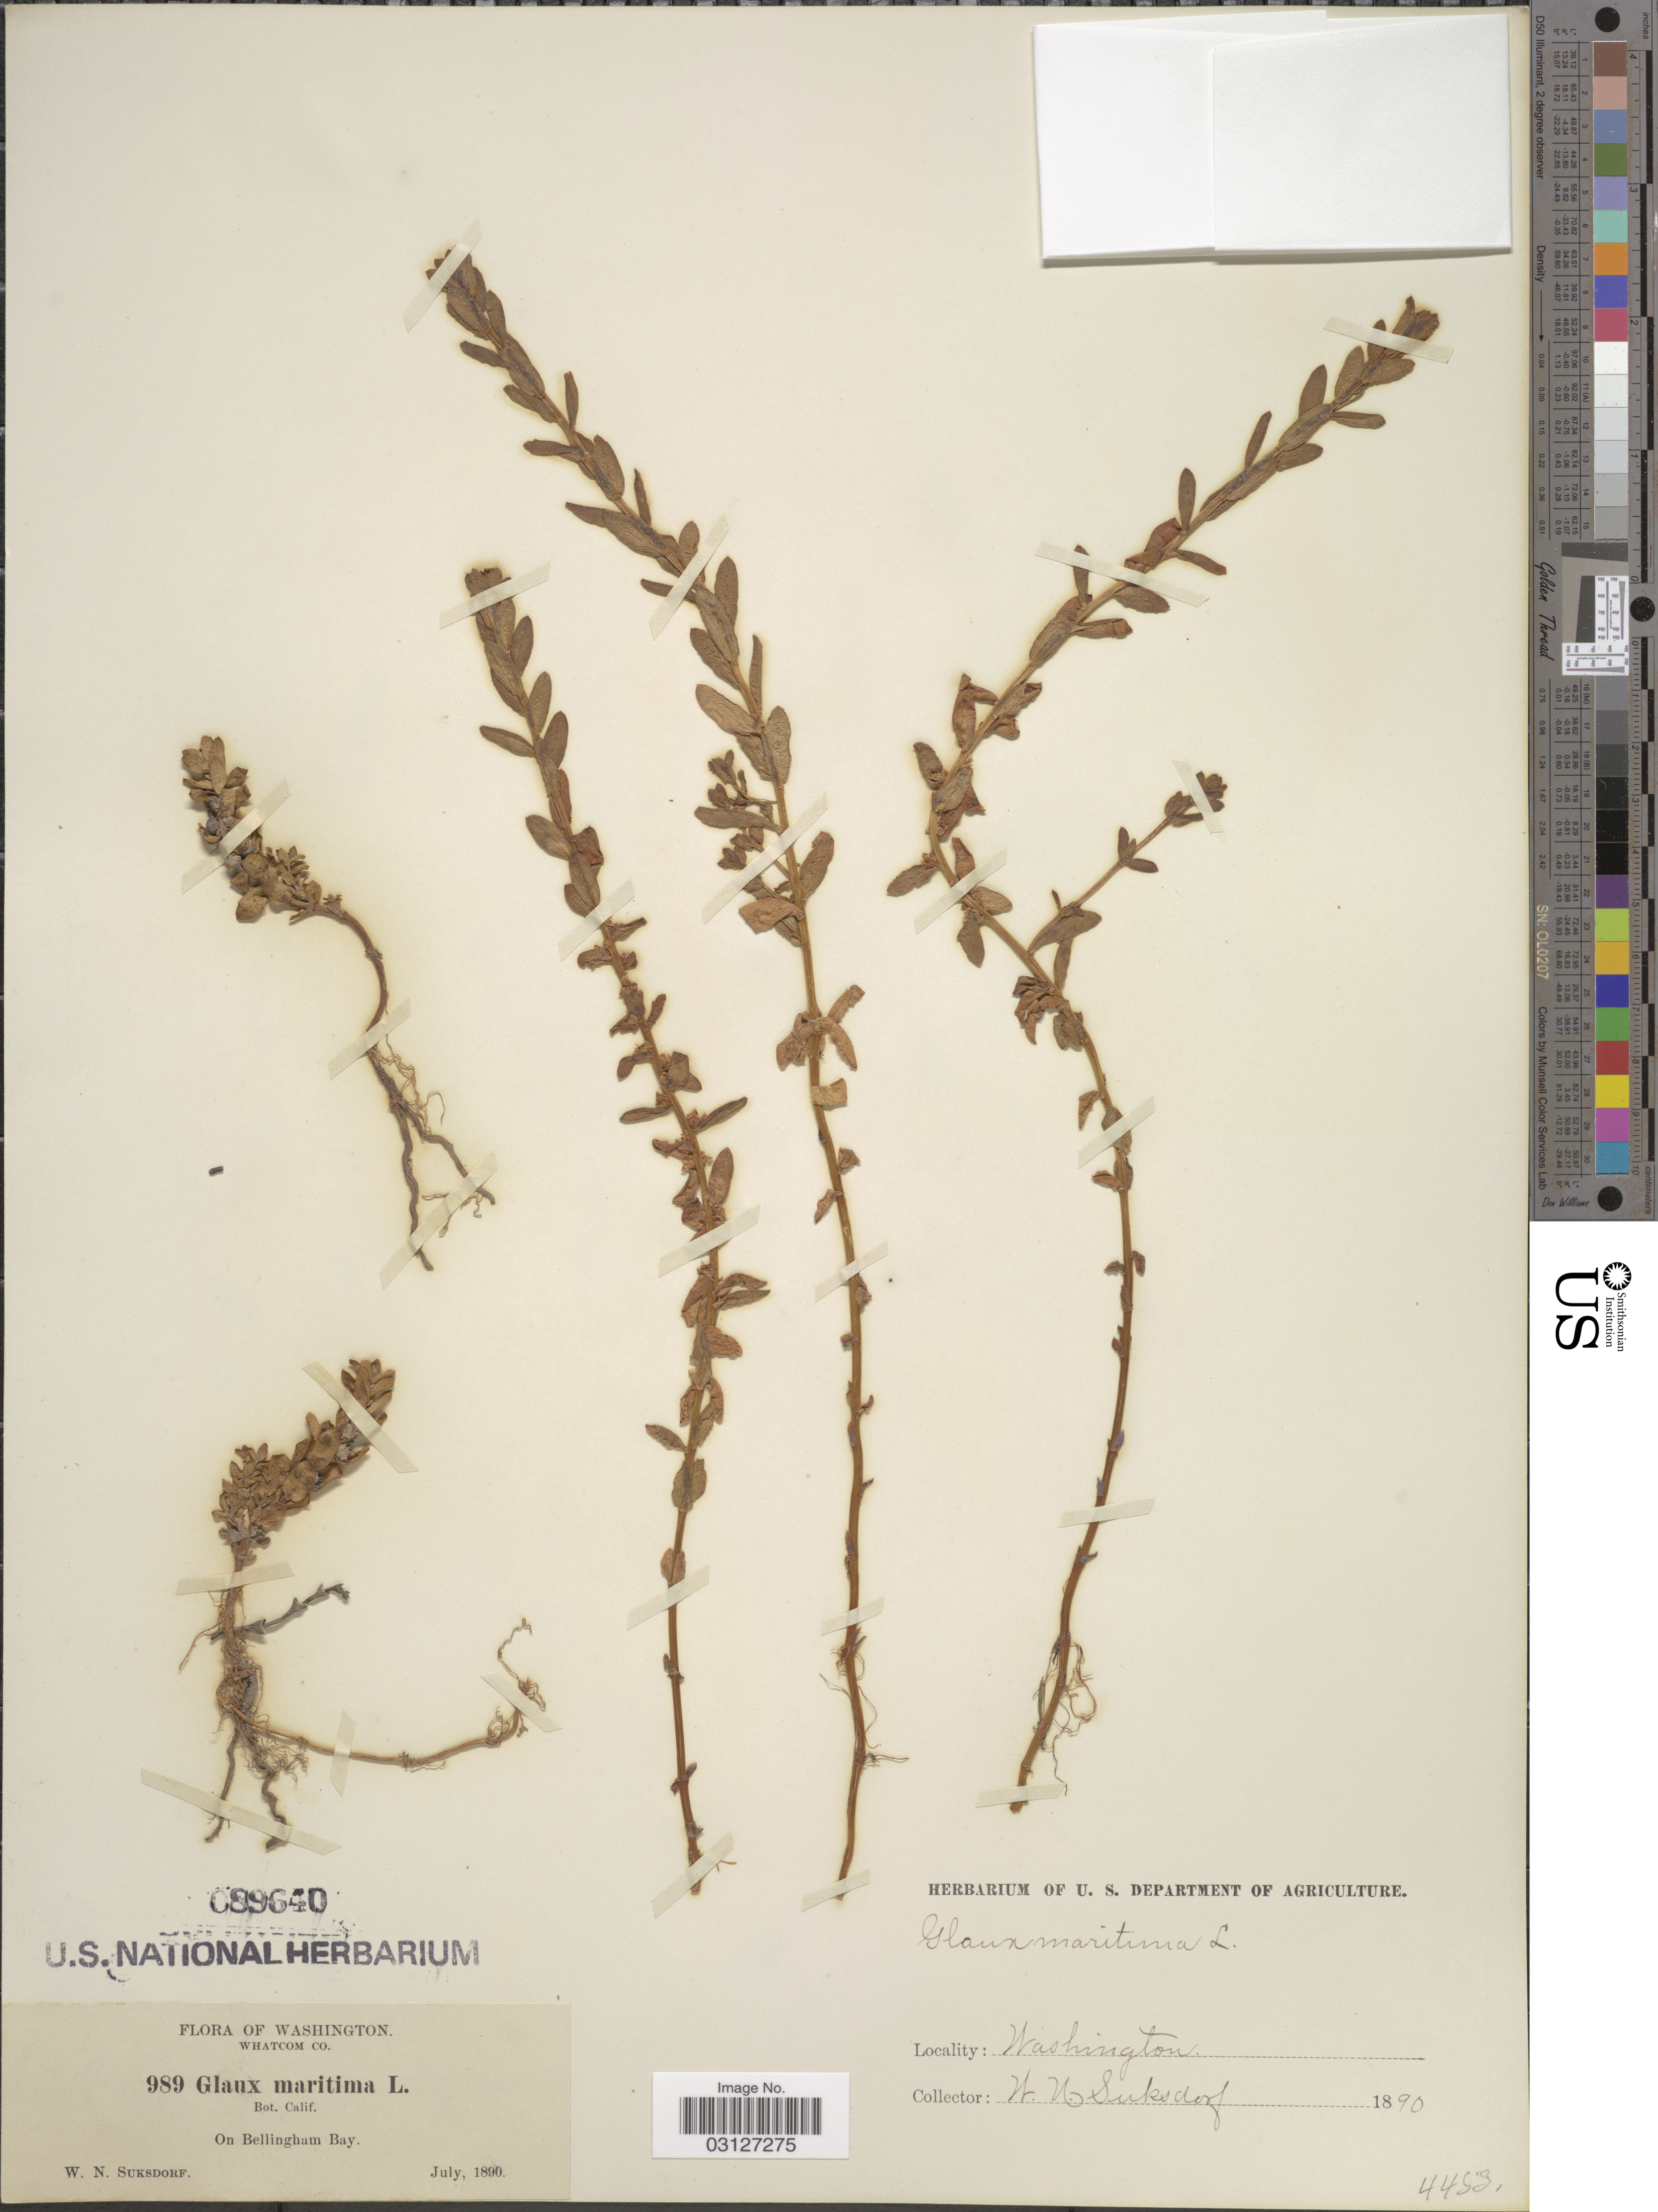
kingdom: Plantae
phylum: Tracheophyta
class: Magnoliopsida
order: Ericales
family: Primulaceae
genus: Glaux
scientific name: Glaux maritima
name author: L.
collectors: W. N. Suksdorf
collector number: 989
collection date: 1890-07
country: United States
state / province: Washington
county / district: Whatcom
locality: Whatcom Co. On Bellingham Bay.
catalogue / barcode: US 89640